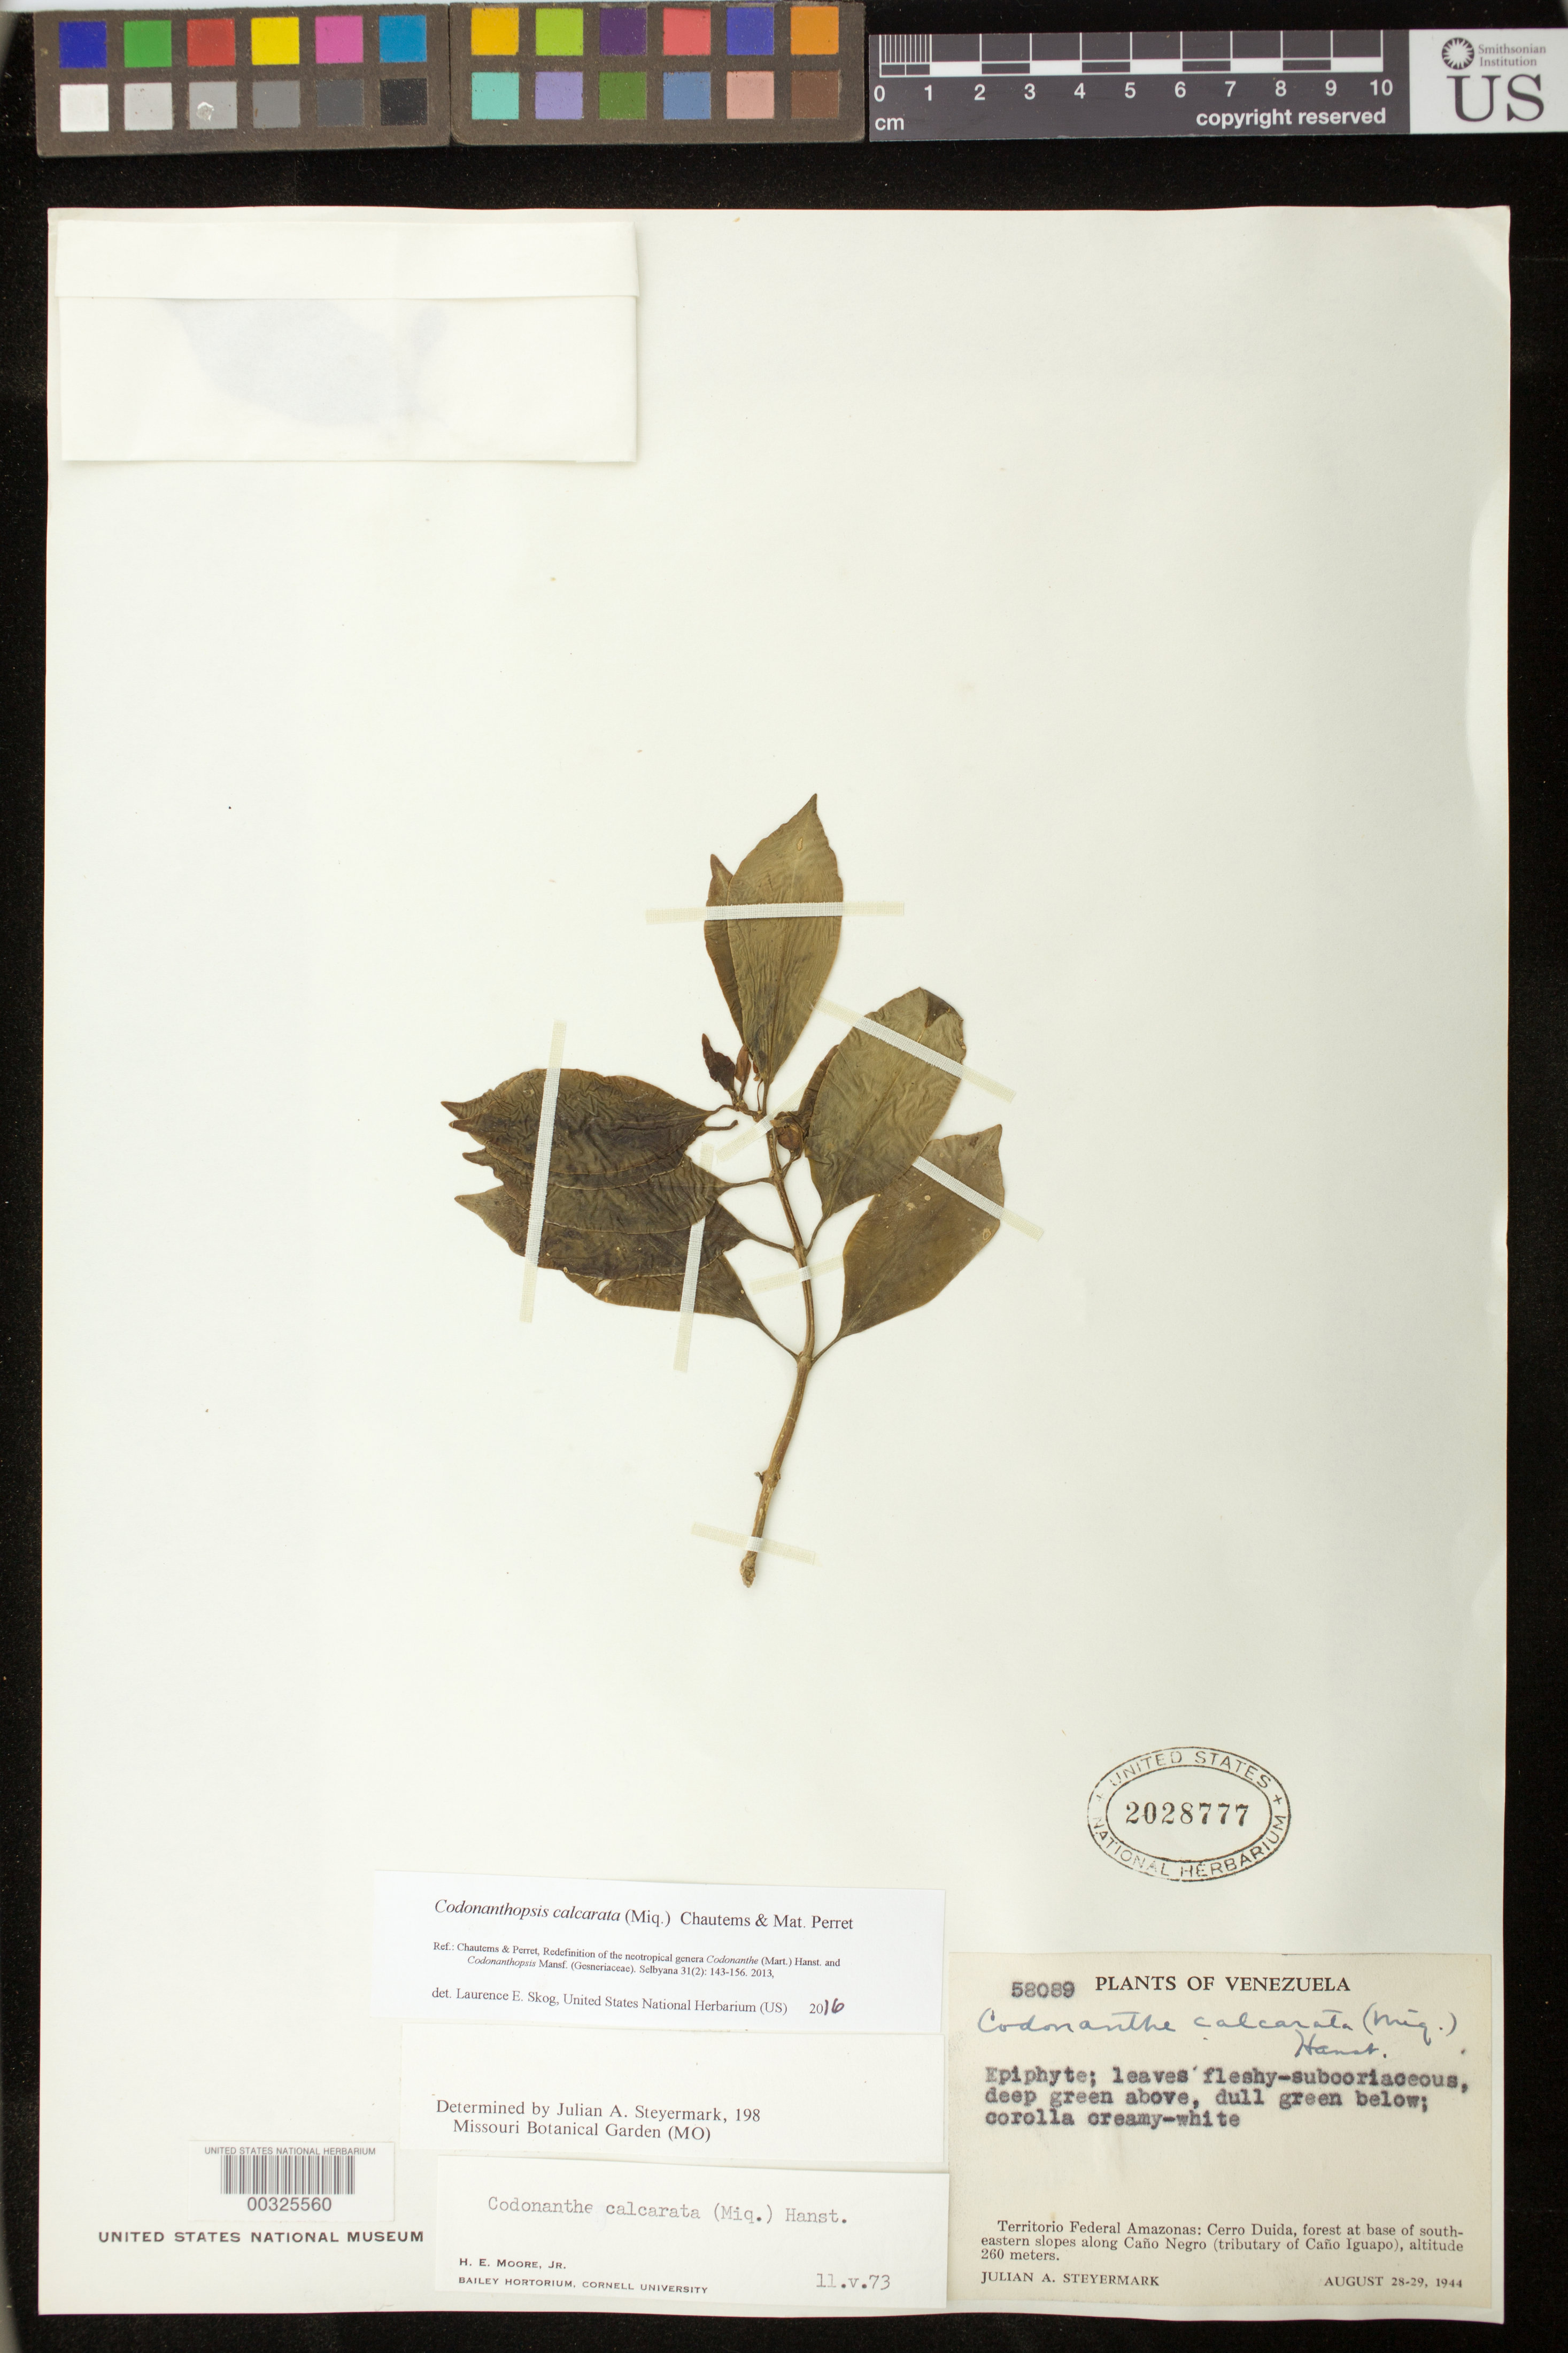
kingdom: Plantae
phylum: Tracheophyta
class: Magnoliopsida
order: Lamiales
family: Gesneriaceae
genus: Codonanthopsis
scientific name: Codonanthopsis calcarata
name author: (Miq.) Chautems & Mat.Perret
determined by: Skog, Laurence E.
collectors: J. Steyermark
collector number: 58089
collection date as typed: Aug 1944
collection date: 1944-08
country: Venezuela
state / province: Amazonas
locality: Cerro Duida, along Cano Negro (tributary of Cano Iguapo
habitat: Forest at base of southeastern slopes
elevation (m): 260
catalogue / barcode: US 2028777